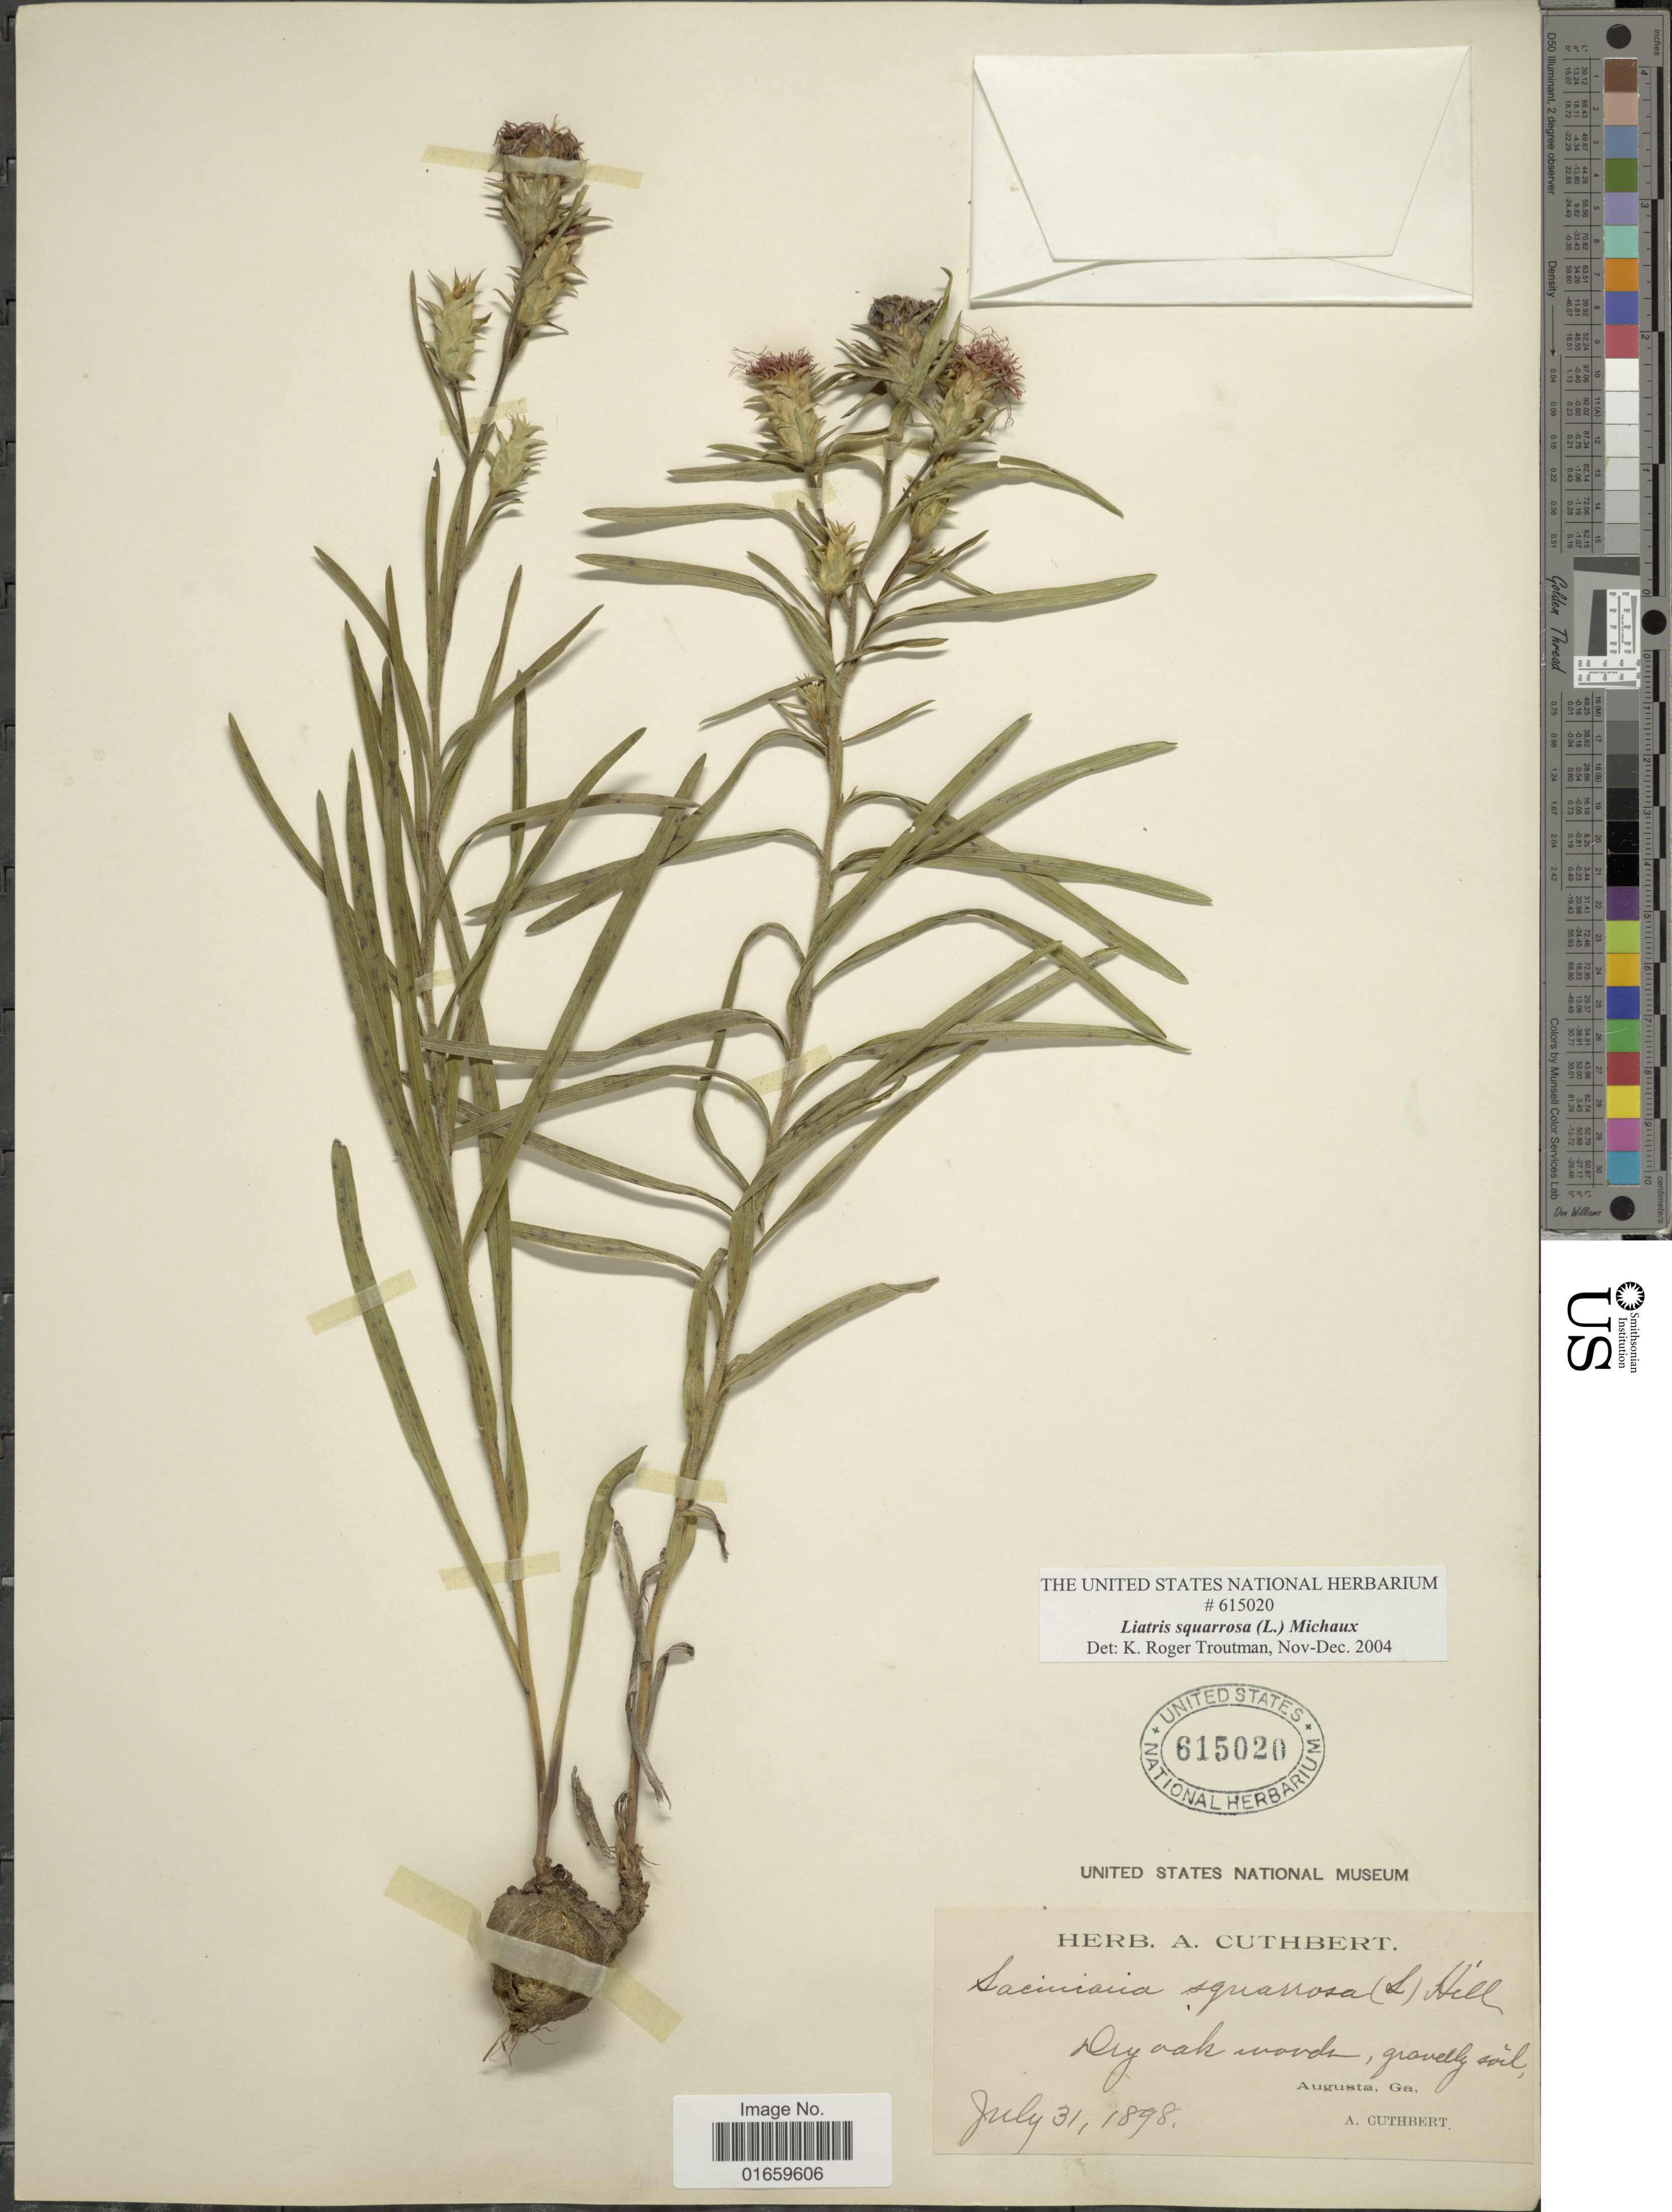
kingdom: Plantae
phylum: Tracheophyta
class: Magnoliopsida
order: Asterales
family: Asteraceae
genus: Liatris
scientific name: Liatris squarrosa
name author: (L.) Michx.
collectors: A. Cuthbert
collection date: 1898-07-31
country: United States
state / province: Georgia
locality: Augusta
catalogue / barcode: US 615020